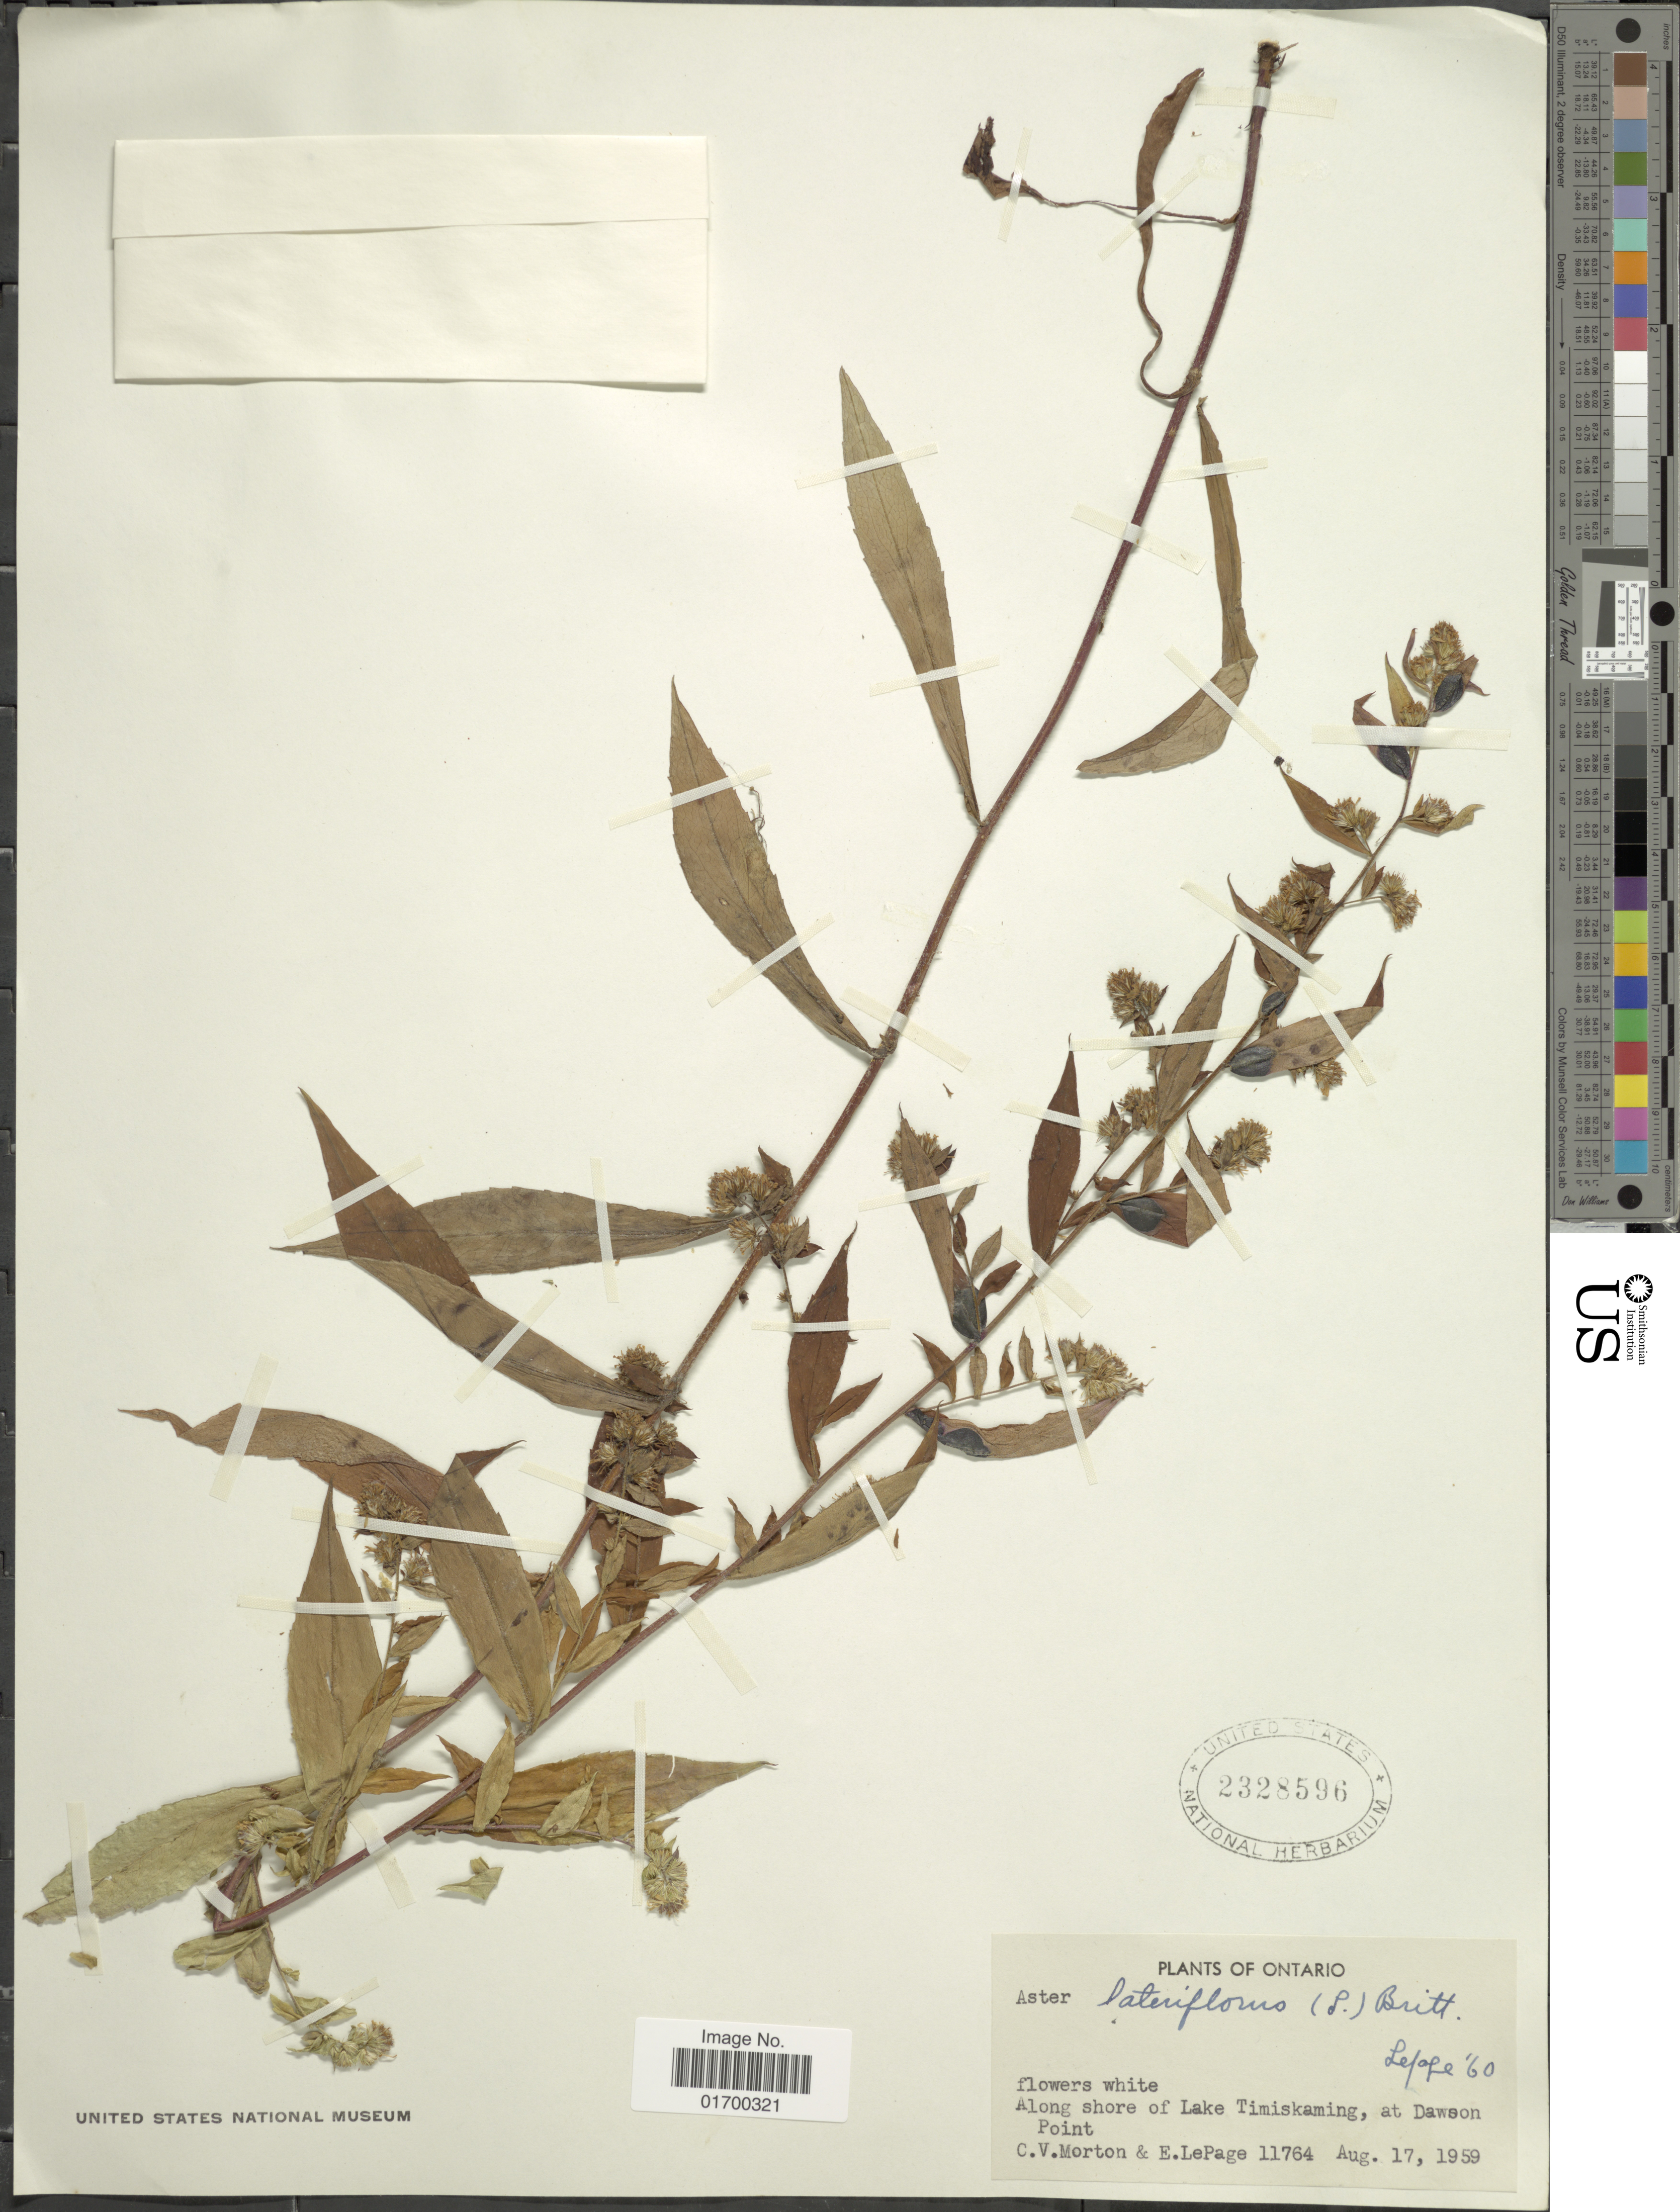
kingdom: Plantae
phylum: Tracheophyta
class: Magnoliopsida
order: Asterales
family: Asteraceae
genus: Symphyotrichum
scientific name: Symphyotrichum lateriflorum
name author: (L.) Á. Löve & D. Löve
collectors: C. V. Morton & E. Lepage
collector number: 11764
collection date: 1959-08-17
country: Canada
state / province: Ontario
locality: Along shore of Lake Timiskaming, at Dawson Point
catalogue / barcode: US 2328596